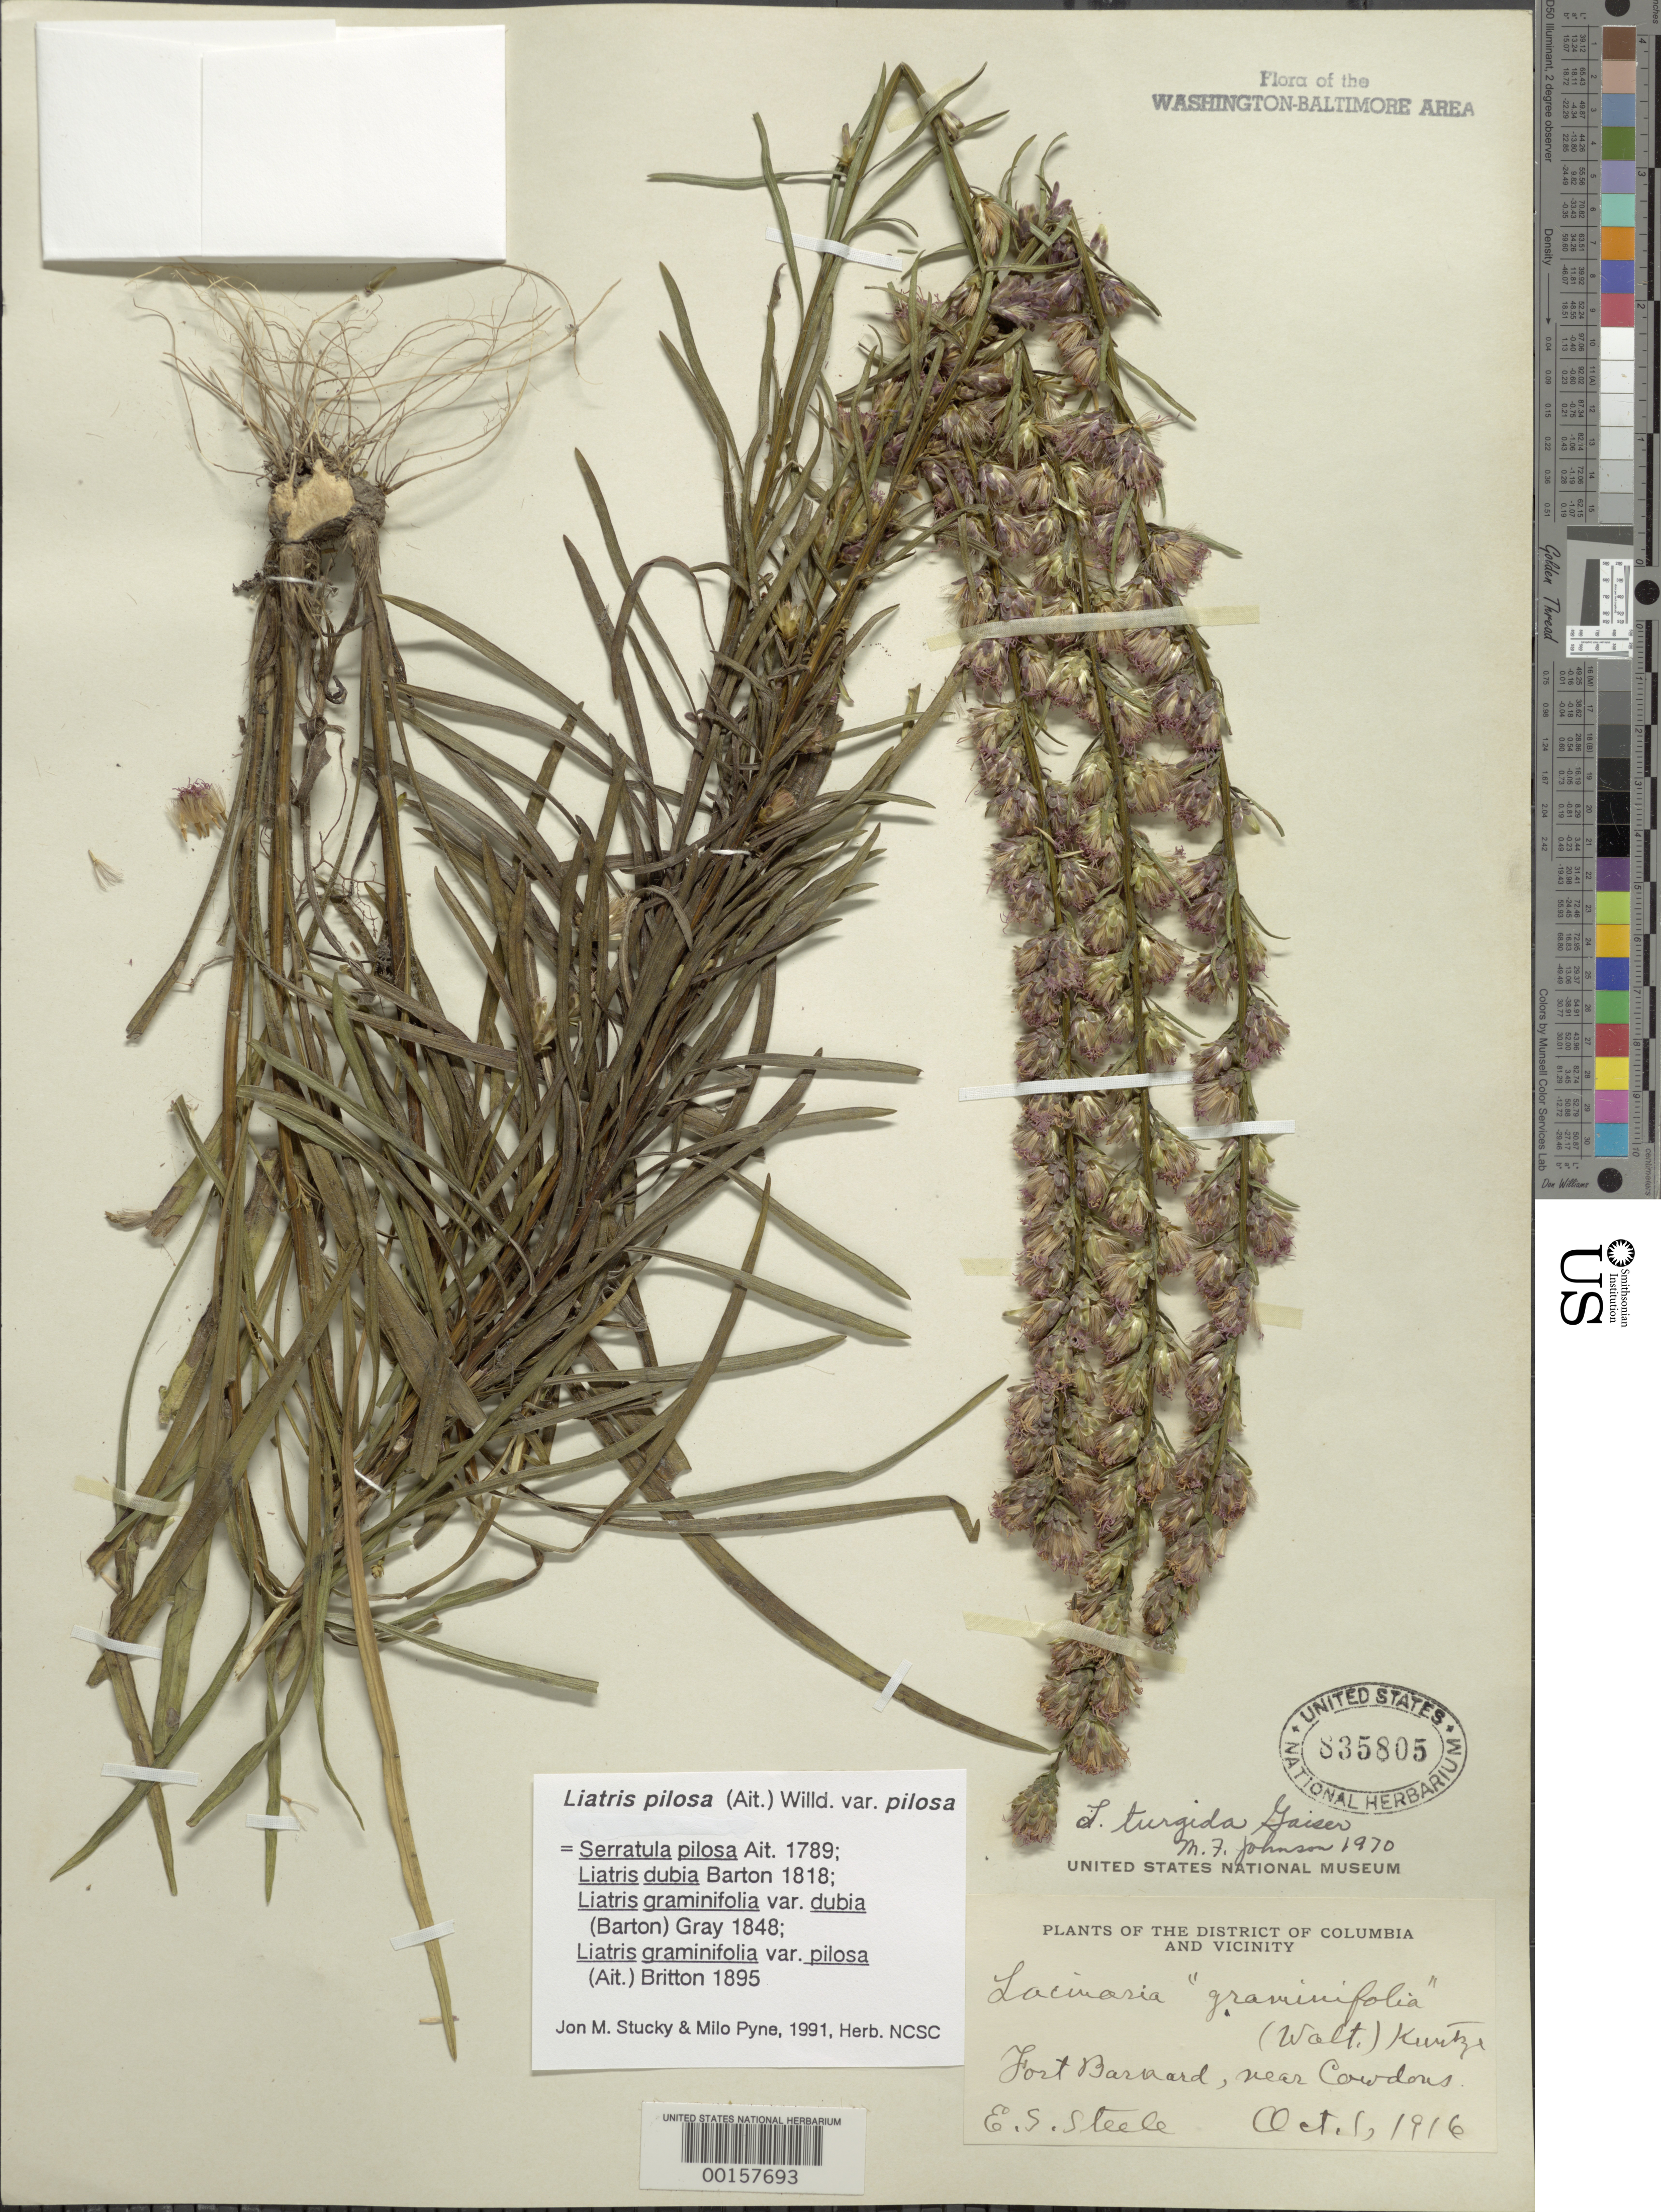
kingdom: Plantae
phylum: Tracheophyta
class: Magnoliopsida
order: Asterales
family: Asteraceae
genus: Liatris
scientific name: Liatris pilosa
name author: (Aiton) Willd.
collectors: E. Steele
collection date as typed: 01 Oct 1916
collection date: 1916-10-01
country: United States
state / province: Virginia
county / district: Arlington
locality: Cowdens vicinity Ft Barnard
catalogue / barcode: US 835805